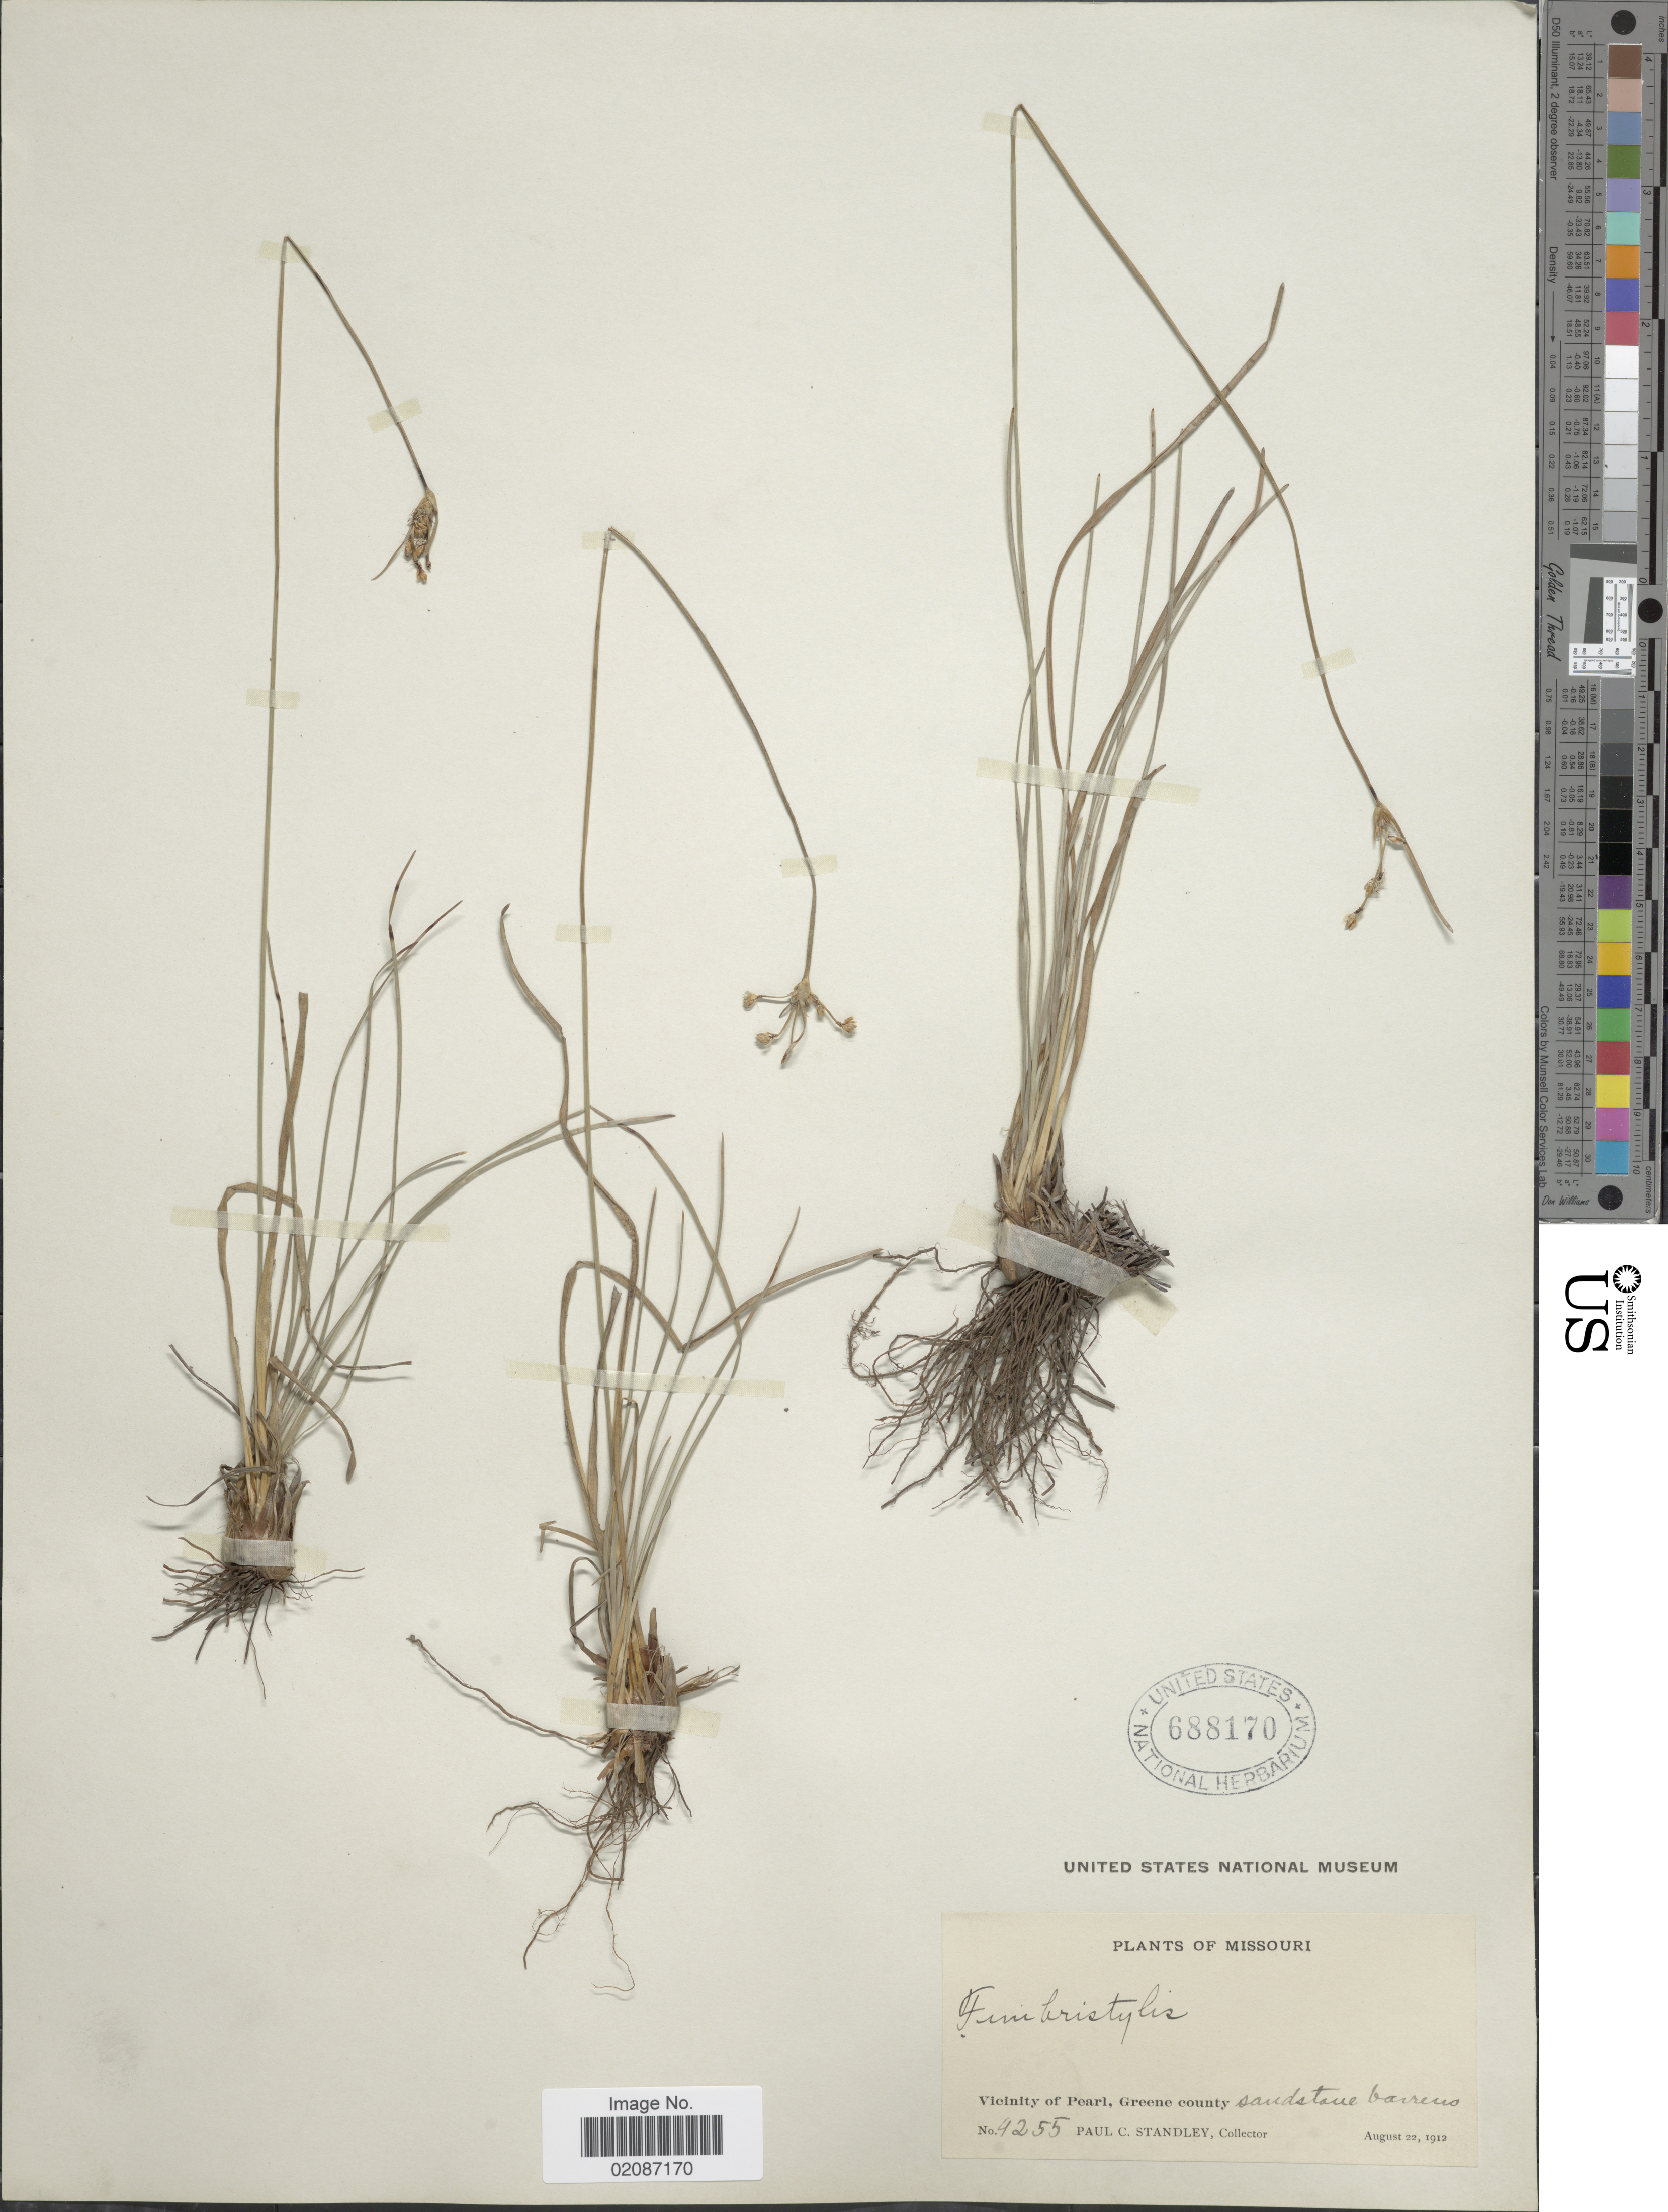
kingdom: Plantae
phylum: Tracheophyta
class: Liliopsida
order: Poales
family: Cyperaceae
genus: Fimbristylis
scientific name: Fimbristylis spadicea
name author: (L.) Vahl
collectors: P. C. Standley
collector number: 4255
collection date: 1912-08-22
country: United States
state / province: Missouri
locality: Vicinity of Pearl, Greene County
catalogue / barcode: US 688170